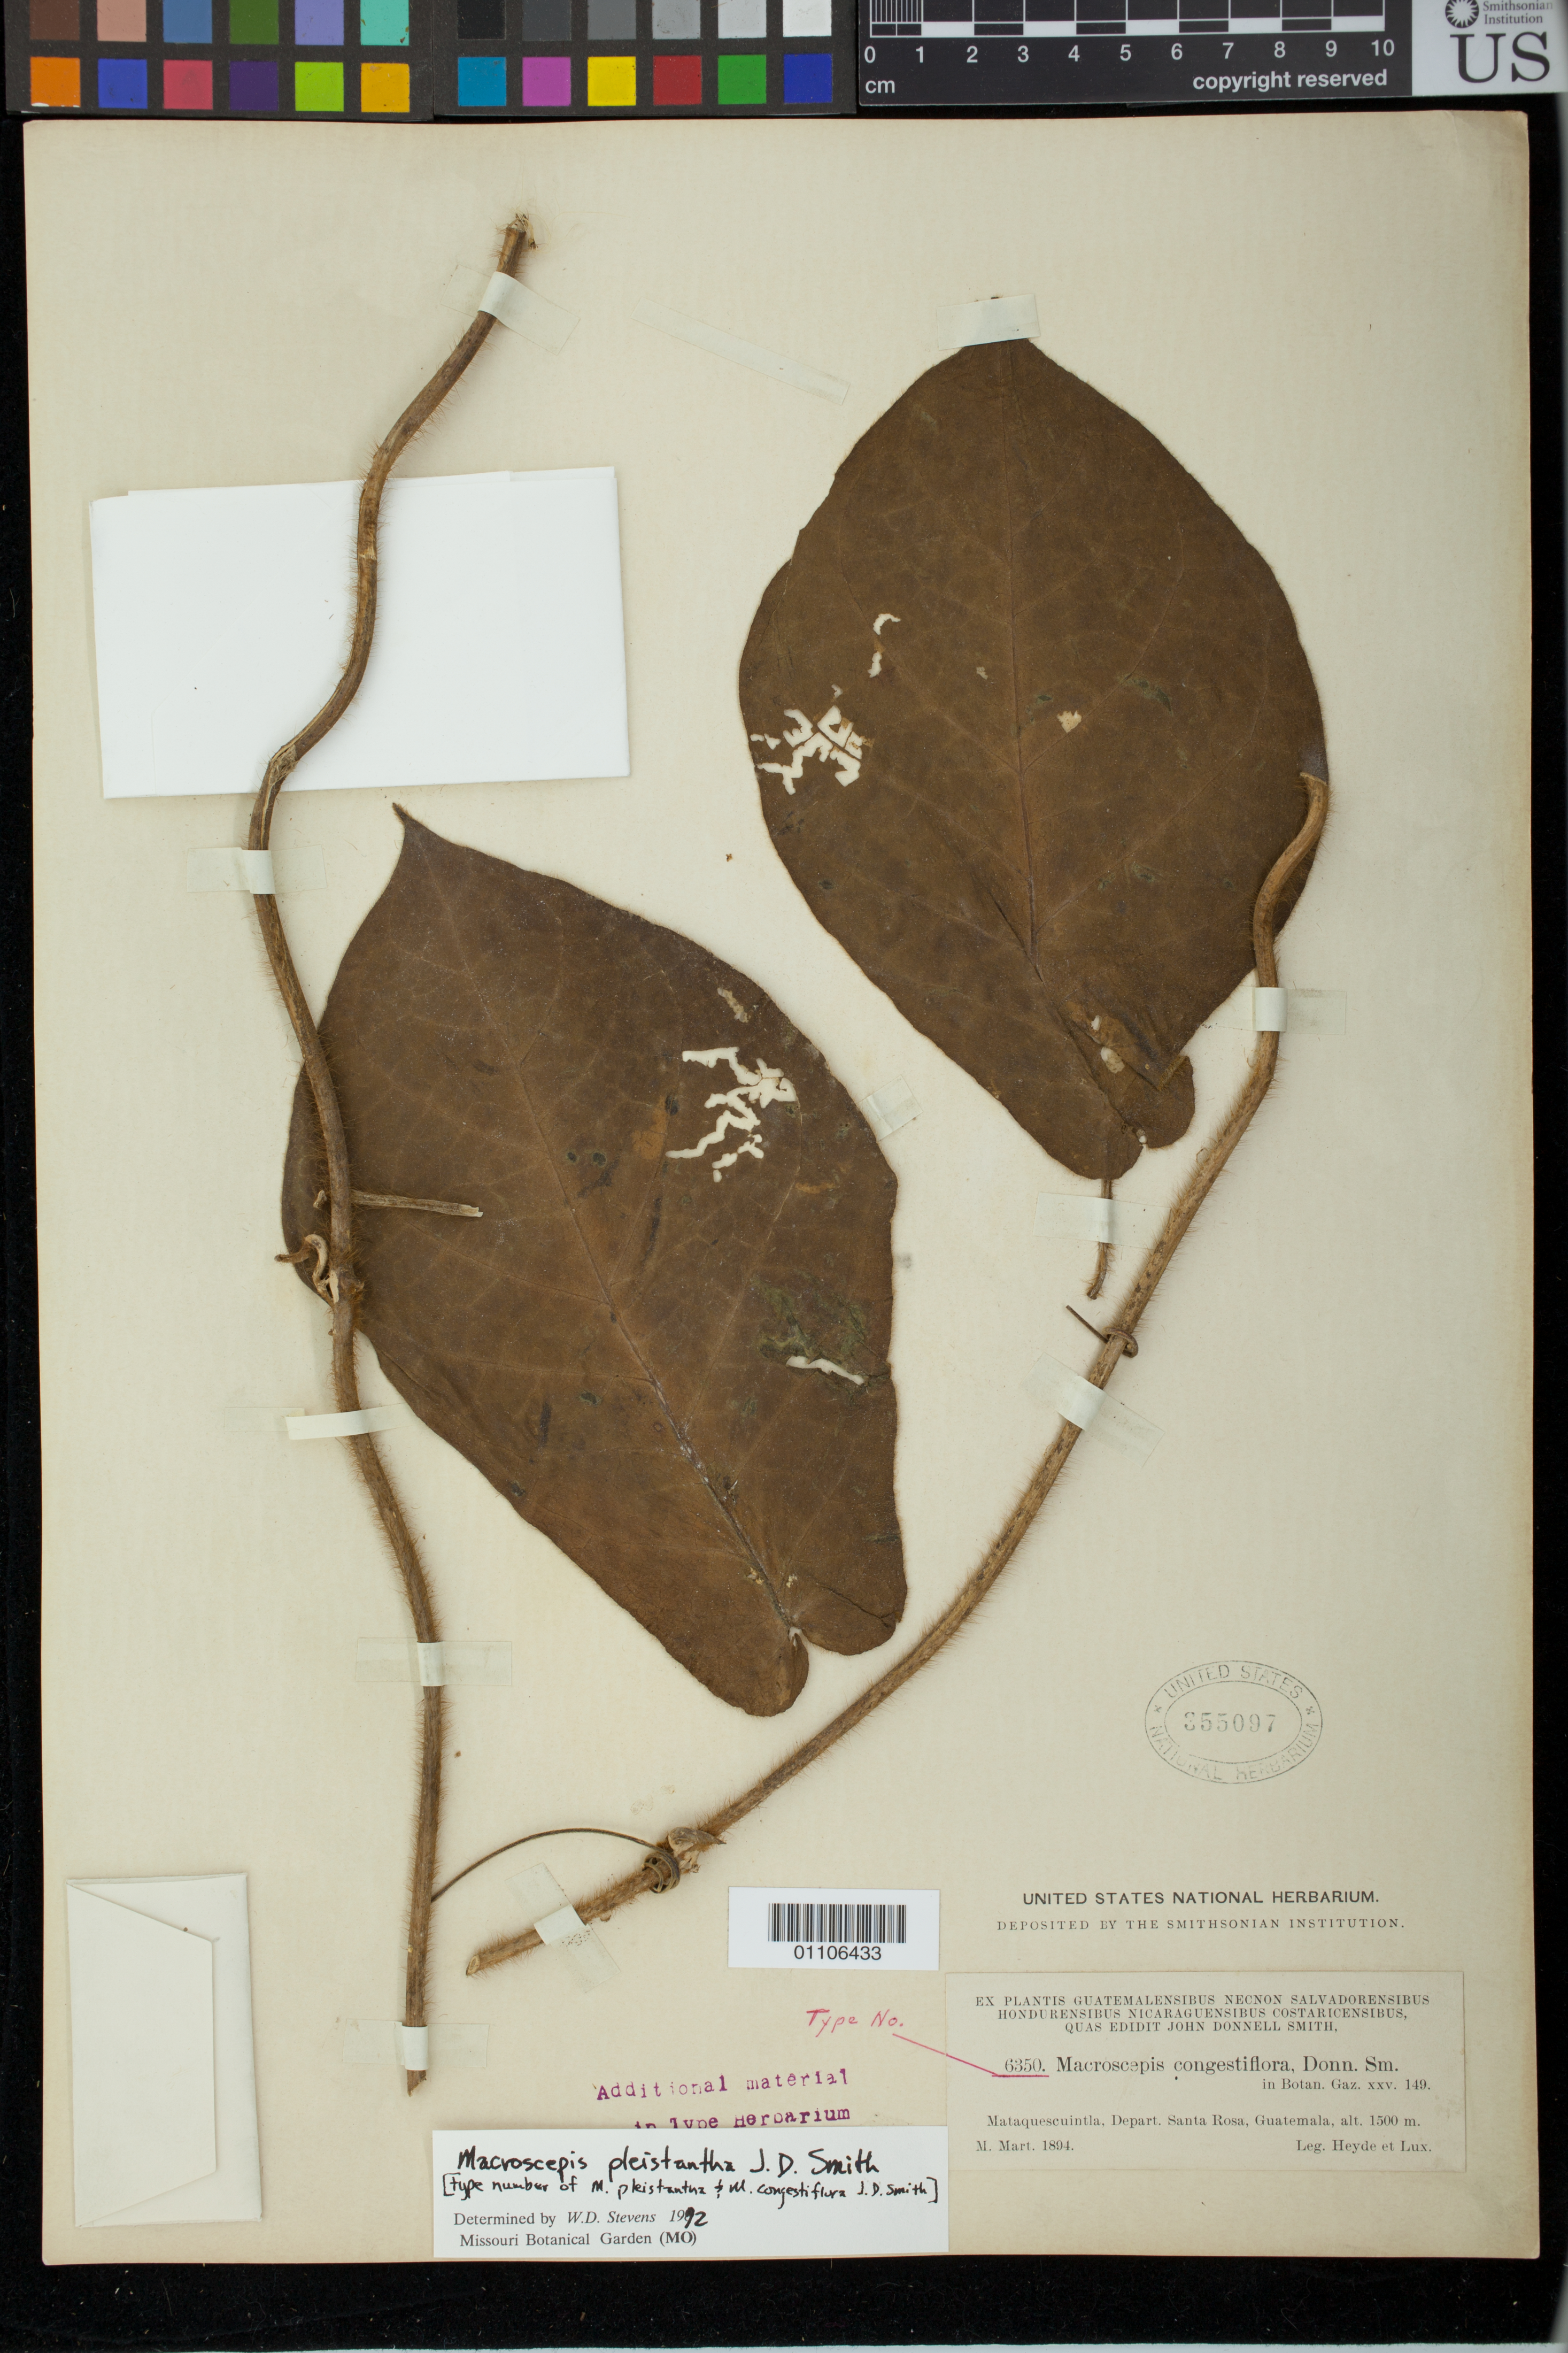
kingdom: Plantae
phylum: Tracheophyta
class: Magnoliopsida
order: Gentianales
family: Apocynaceae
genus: Macroscepis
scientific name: Macroscepis pleistantha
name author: Donn. Sm.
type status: Type Collection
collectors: E. T. Heyde & E. Lux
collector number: J.D.S. 6350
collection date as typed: Mar 1894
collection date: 1894-03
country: Guatemala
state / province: Santa Rosa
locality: La Sierra, near Mataguescuintla.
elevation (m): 1500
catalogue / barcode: US 355097